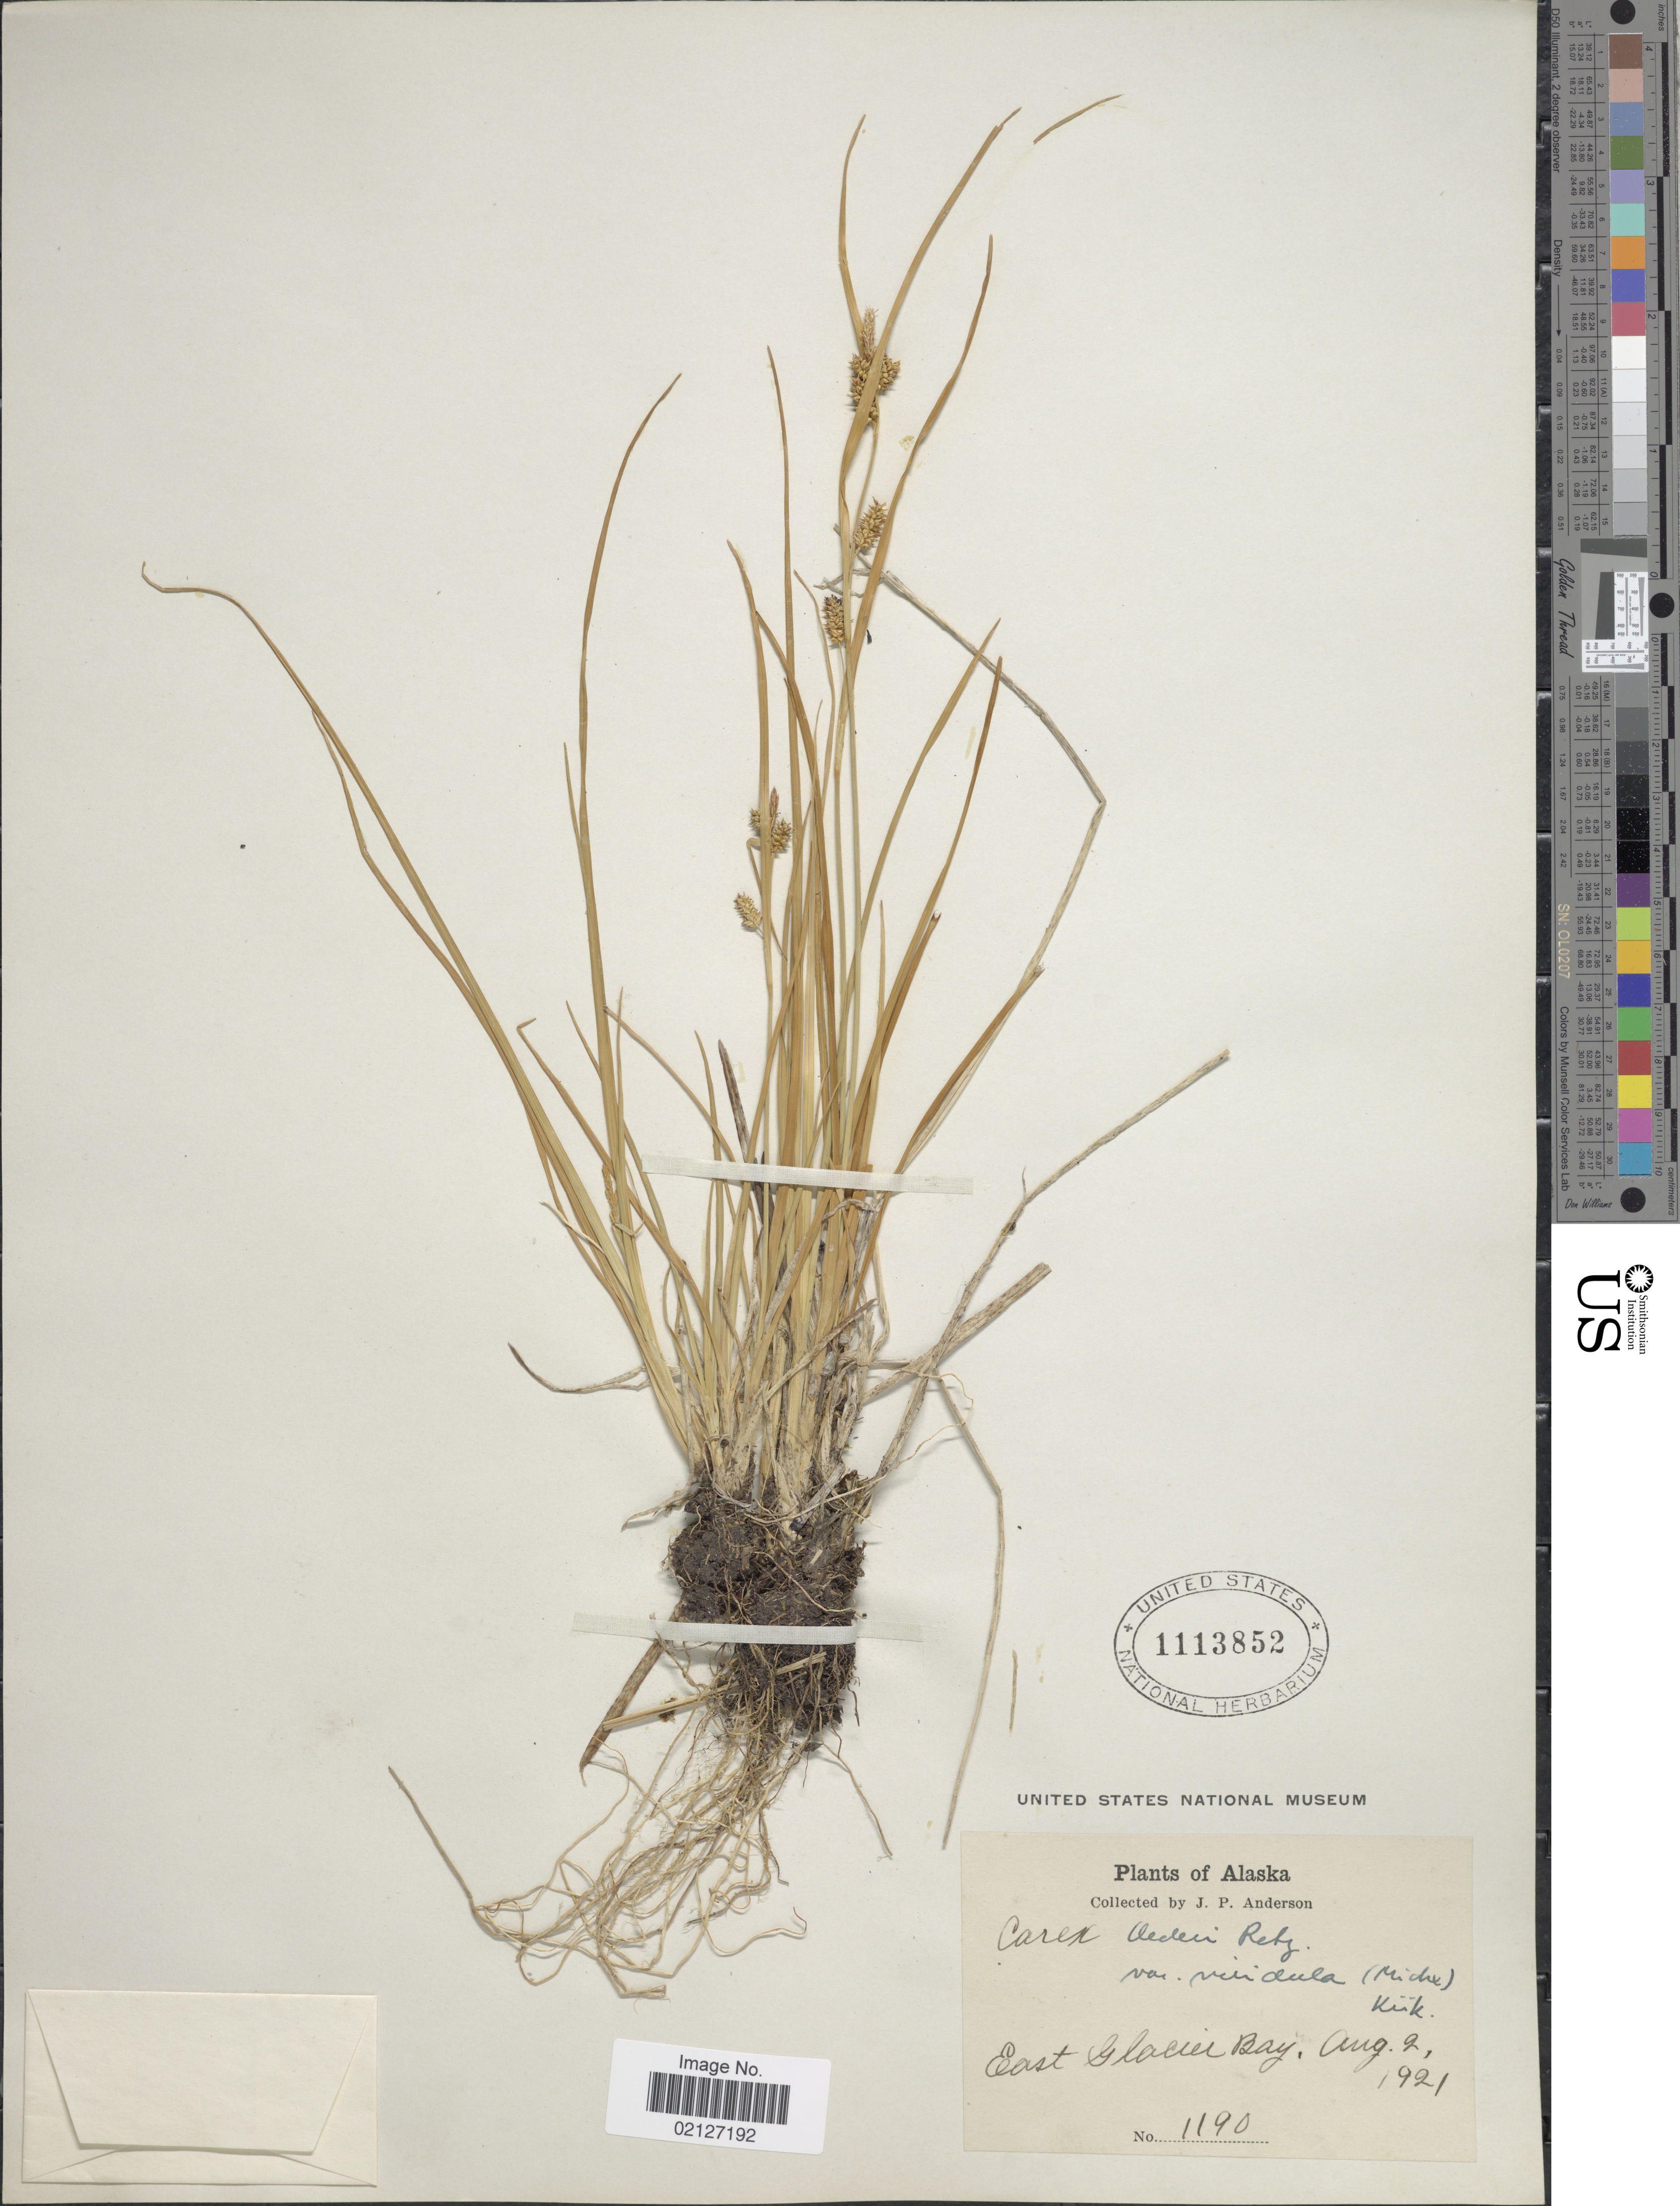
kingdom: Plantae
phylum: Tracheophyta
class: Liliopsida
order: Poales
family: Cyperaceae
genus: Carex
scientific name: Carex oederi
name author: Retz.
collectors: J. P. Anderson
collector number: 1190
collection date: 1921-08-02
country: United States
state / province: Alaska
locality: East Glacier Bay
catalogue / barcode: US 1113852